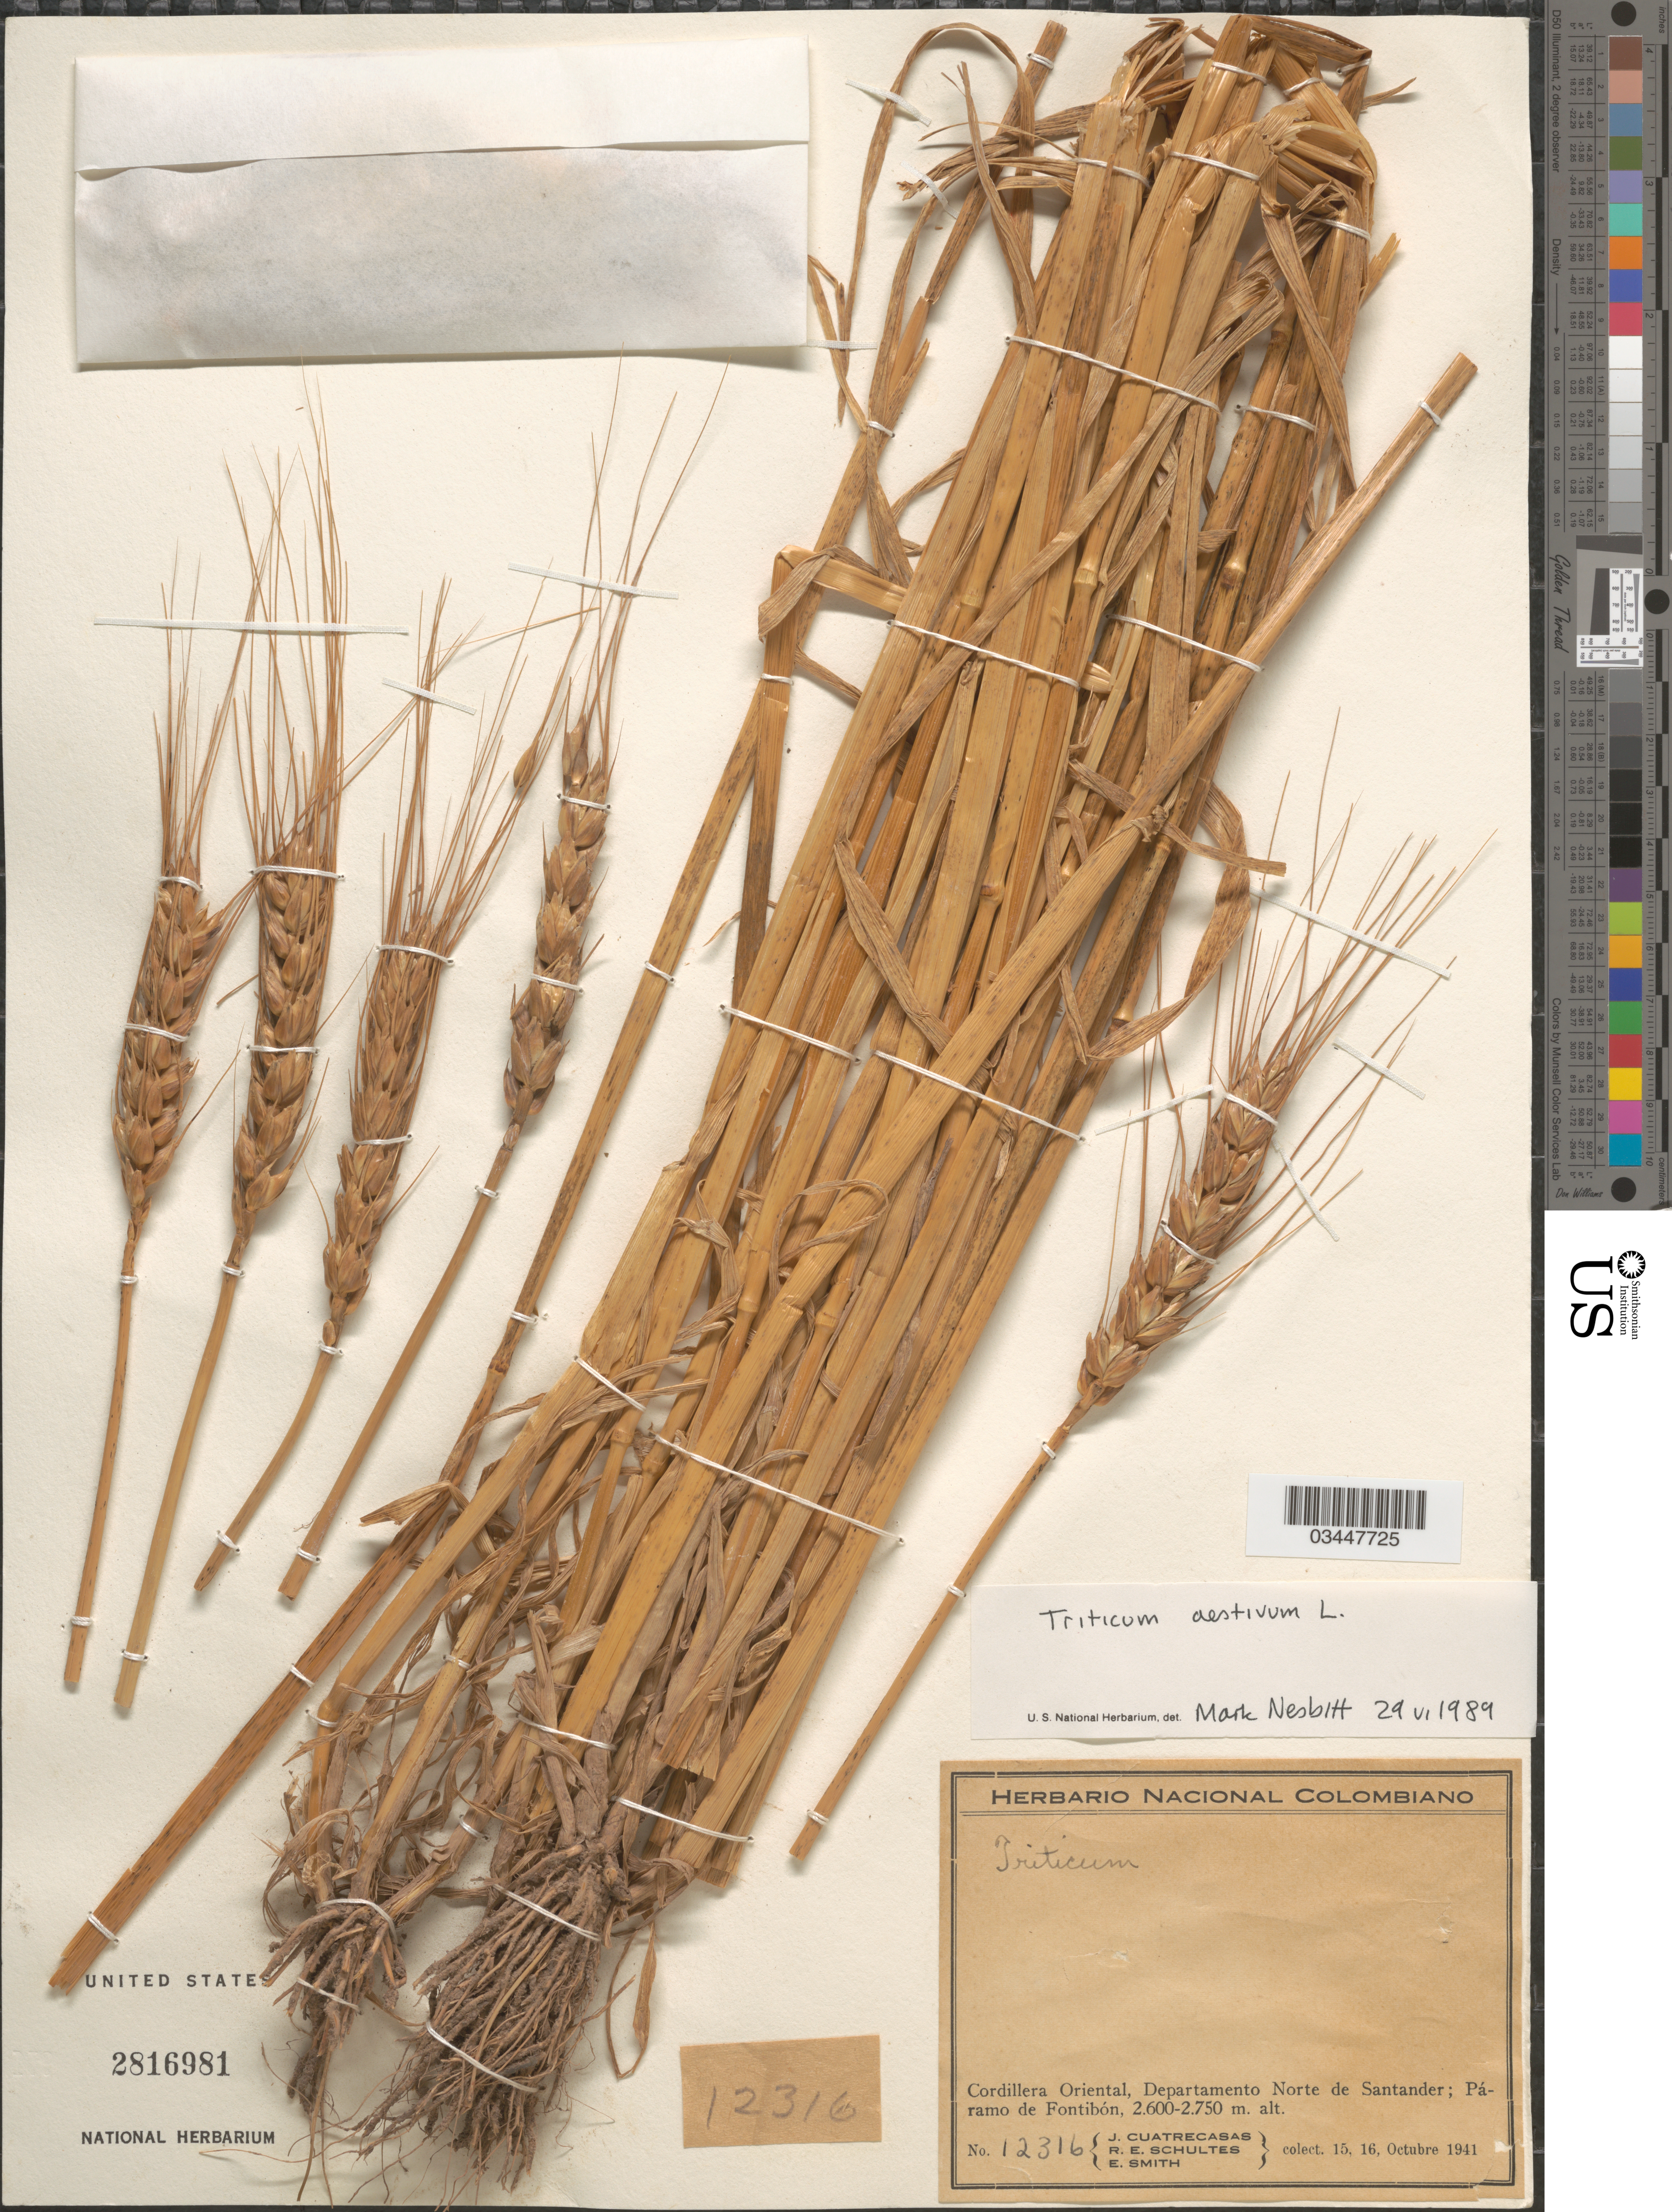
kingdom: Plantae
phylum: Tracheophyta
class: Liliopsida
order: Poales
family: Poaceae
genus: Triticum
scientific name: Triticum aestivum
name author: L.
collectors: J. Cuatrecasas, R. E. Schultes & E. Smith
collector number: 12316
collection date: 1941-10-15/1941-10-16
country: Colombia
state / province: Norte de Santander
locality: Cordillera Oriental, Departamento Norte de Santander; Páramo de Fontibón.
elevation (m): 2600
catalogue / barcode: US 2816981